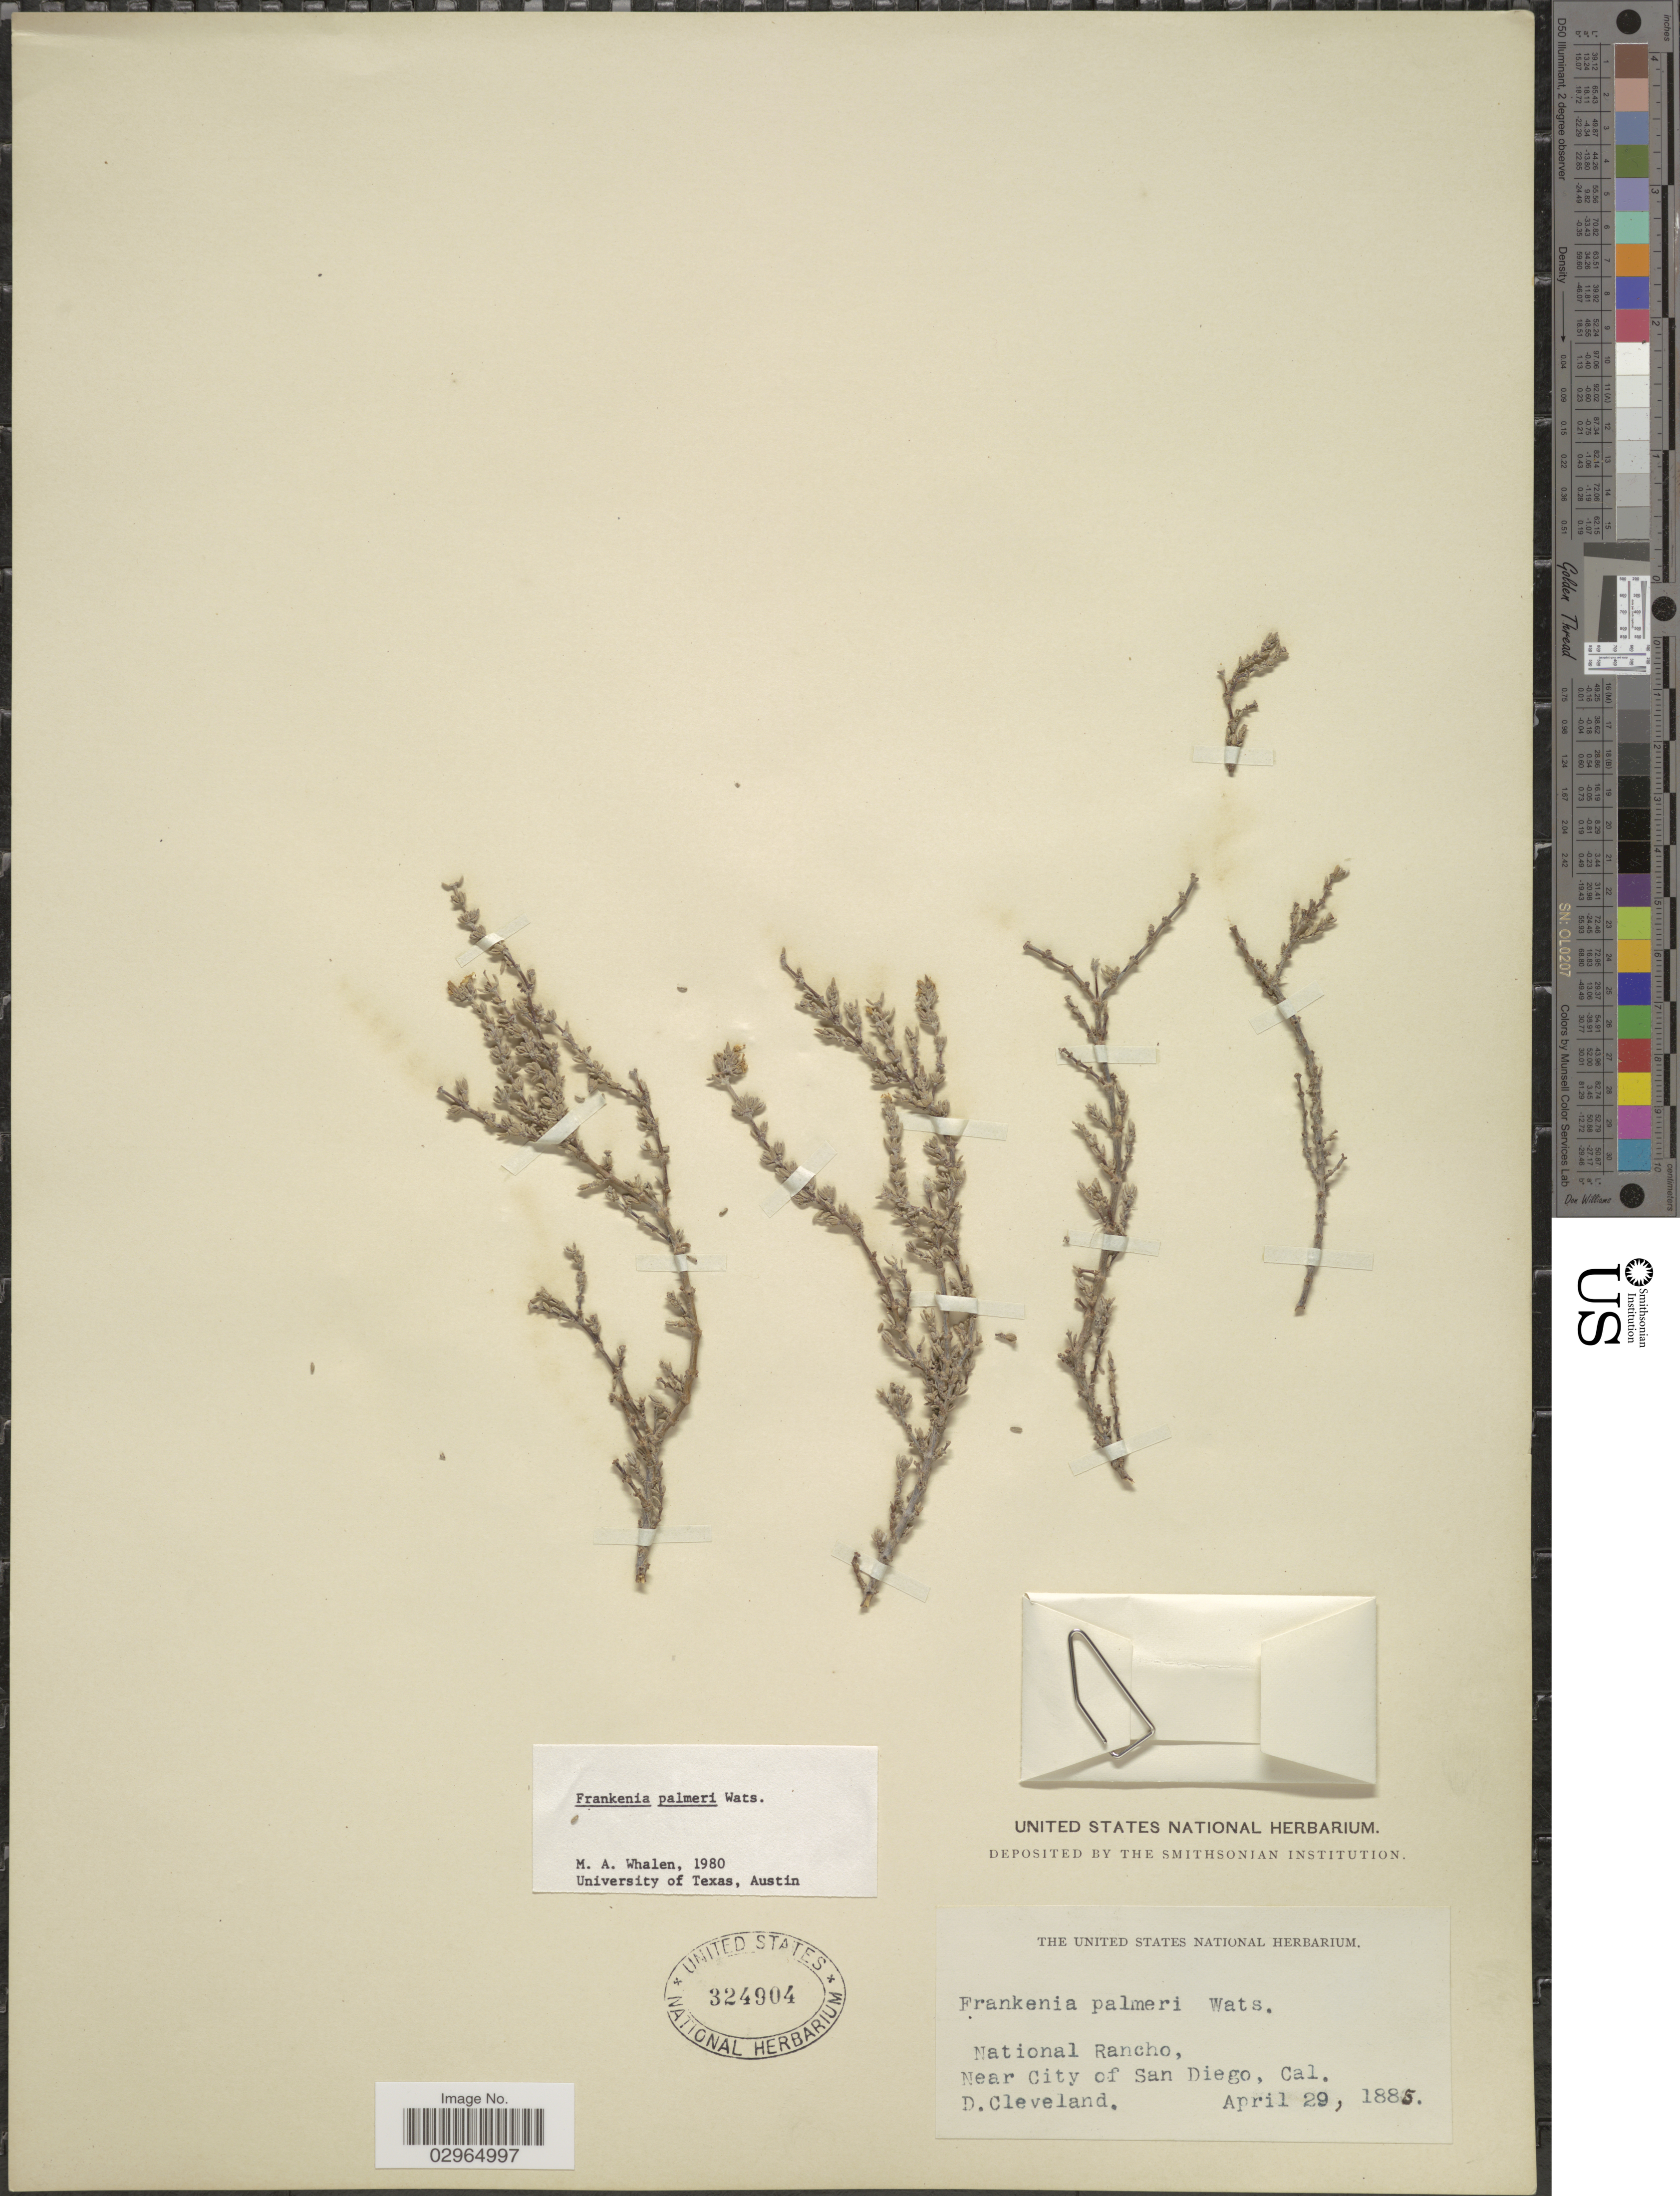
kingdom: Plantae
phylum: Tracheophyta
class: Magnoliopsida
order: Caryophyllales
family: Frankeniaceae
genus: Frankenia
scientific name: Frankenia palmeri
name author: S. Watson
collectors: D. Cleveland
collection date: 1885-04-29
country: United States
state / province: California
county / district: San Diego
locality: National Rancho. Near City of San Diego.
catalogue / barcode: US 324904